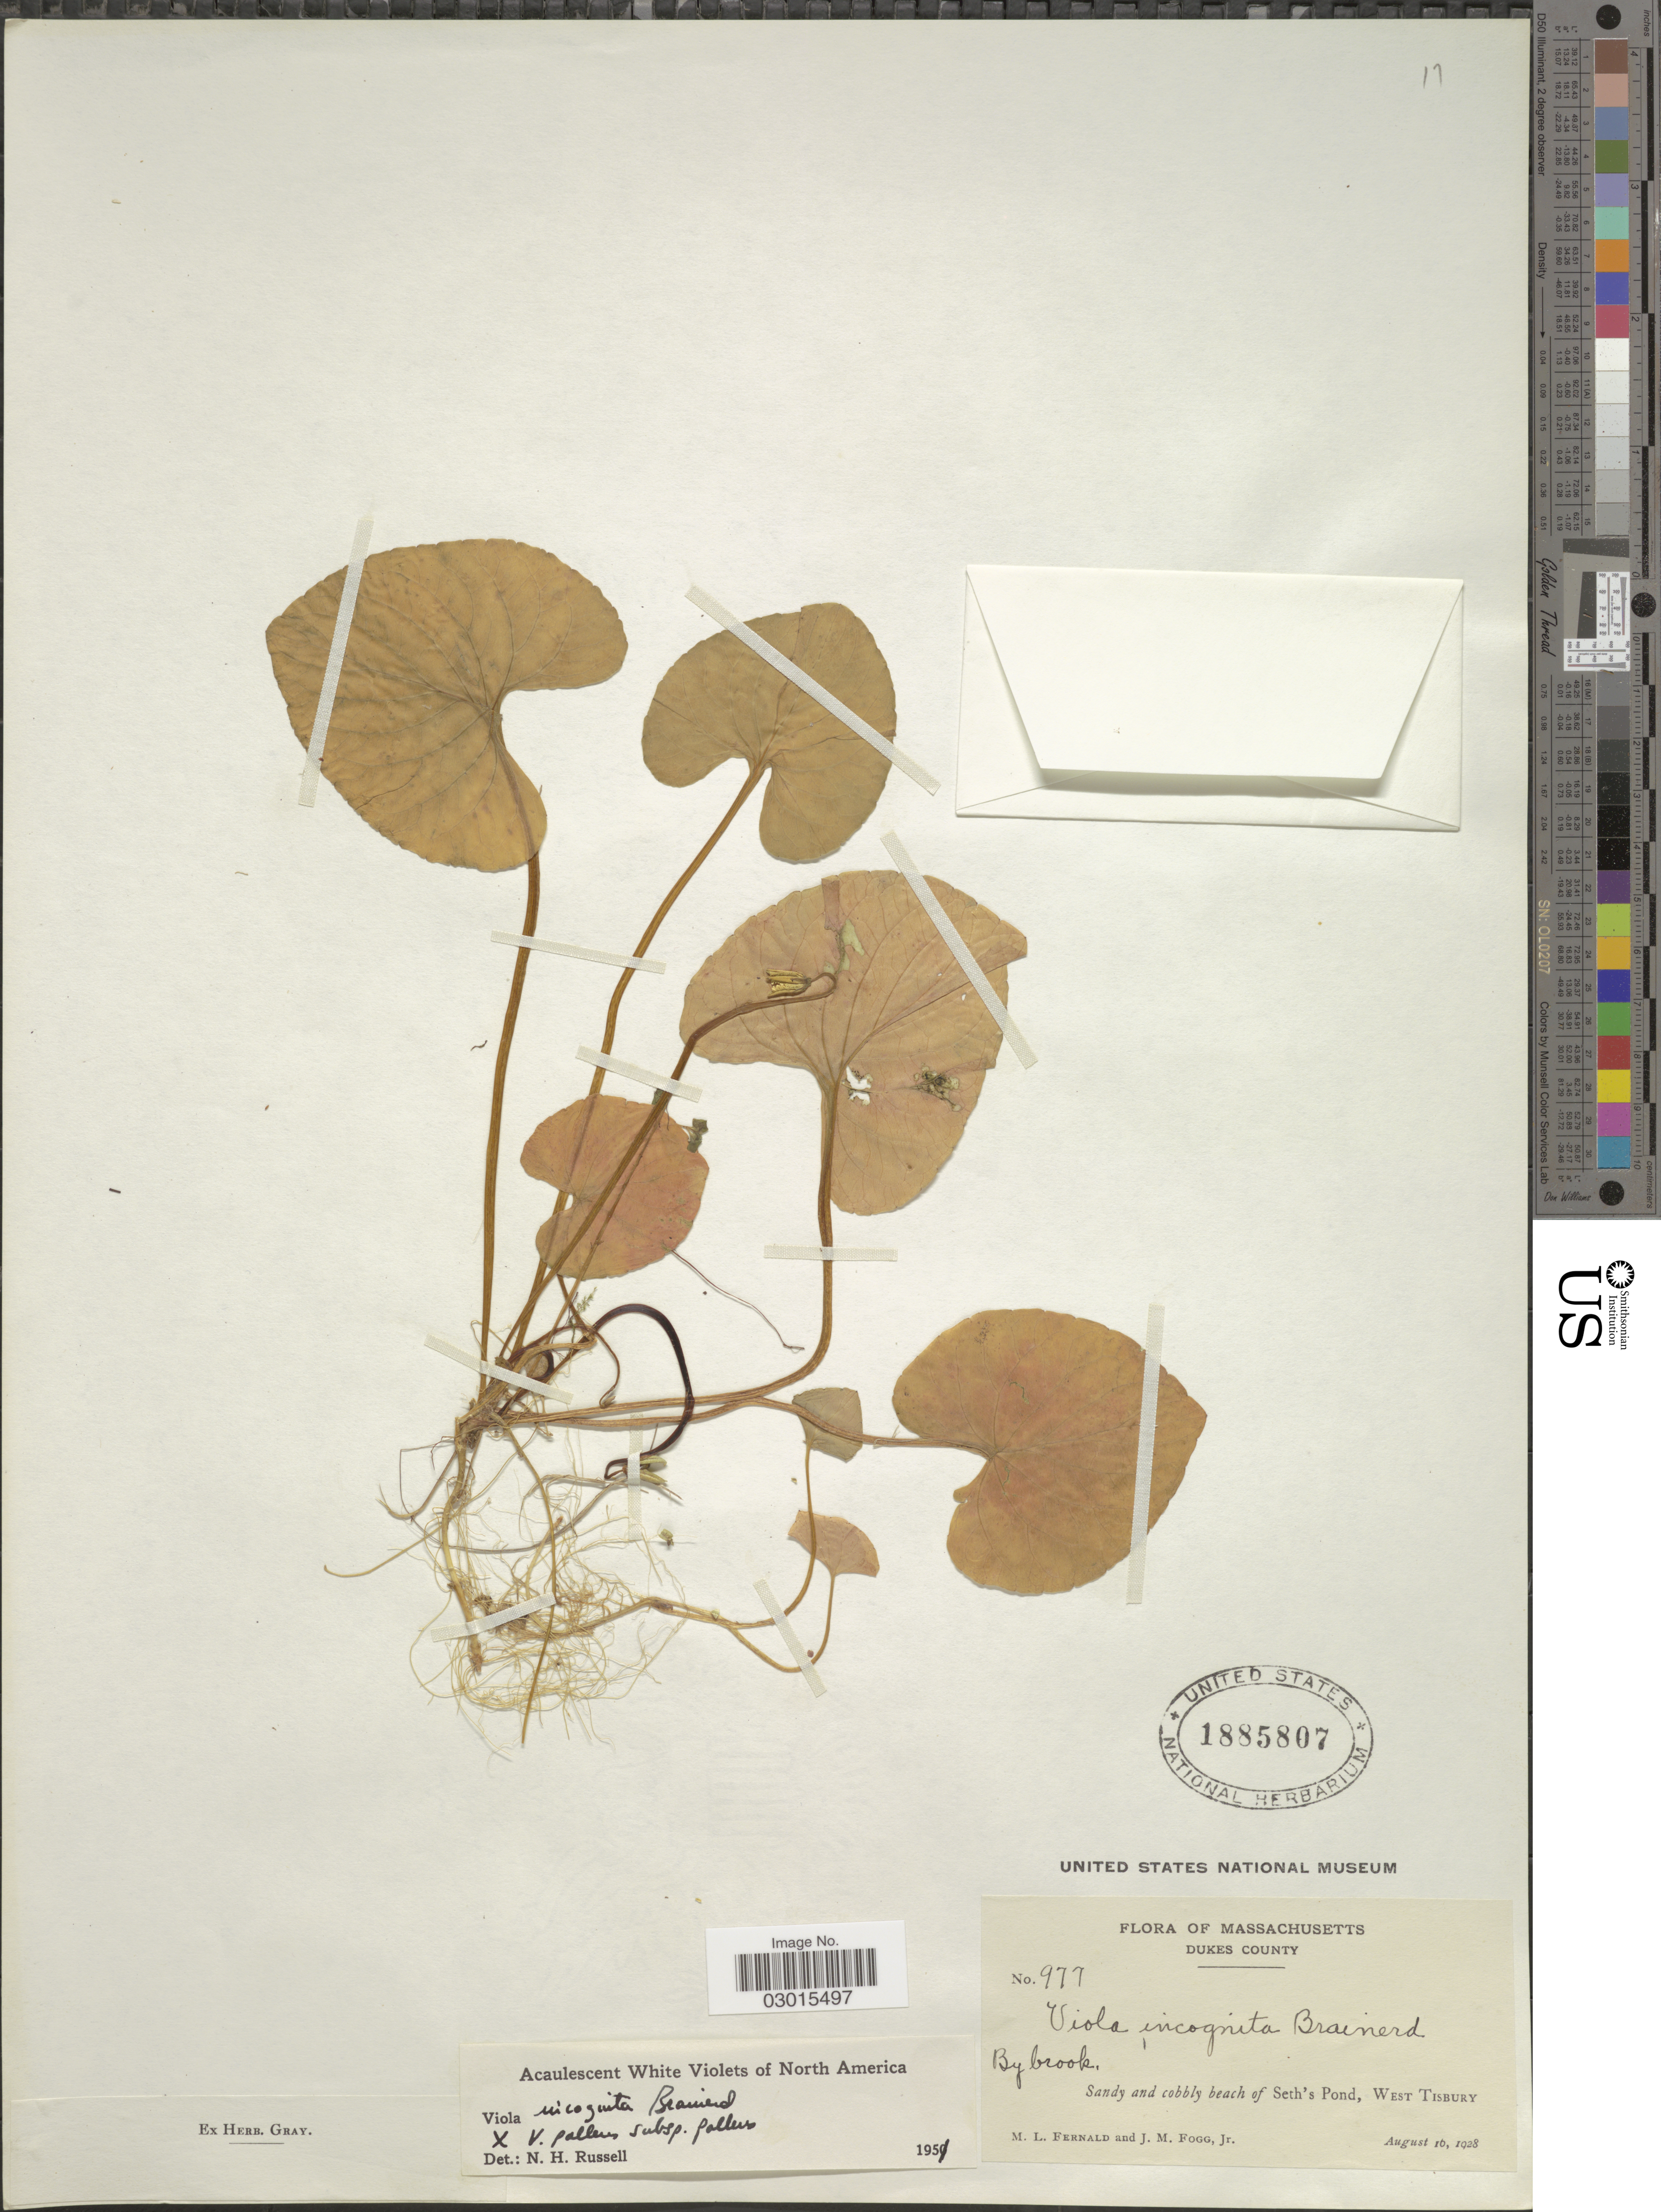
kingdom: Plantae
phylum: Tracheophyta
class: Magnoliopsida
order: Malpighiales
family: Violaceae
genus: Viola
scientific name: Viola incognita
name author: Brainerd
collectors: M. L. Fernald & J. Fogg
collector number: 977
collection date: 1928-08-16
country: United States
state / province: Massachusetts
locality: Dukes County. Beach of Seth's Pond, West Tisbury.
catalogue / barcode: US 1885807